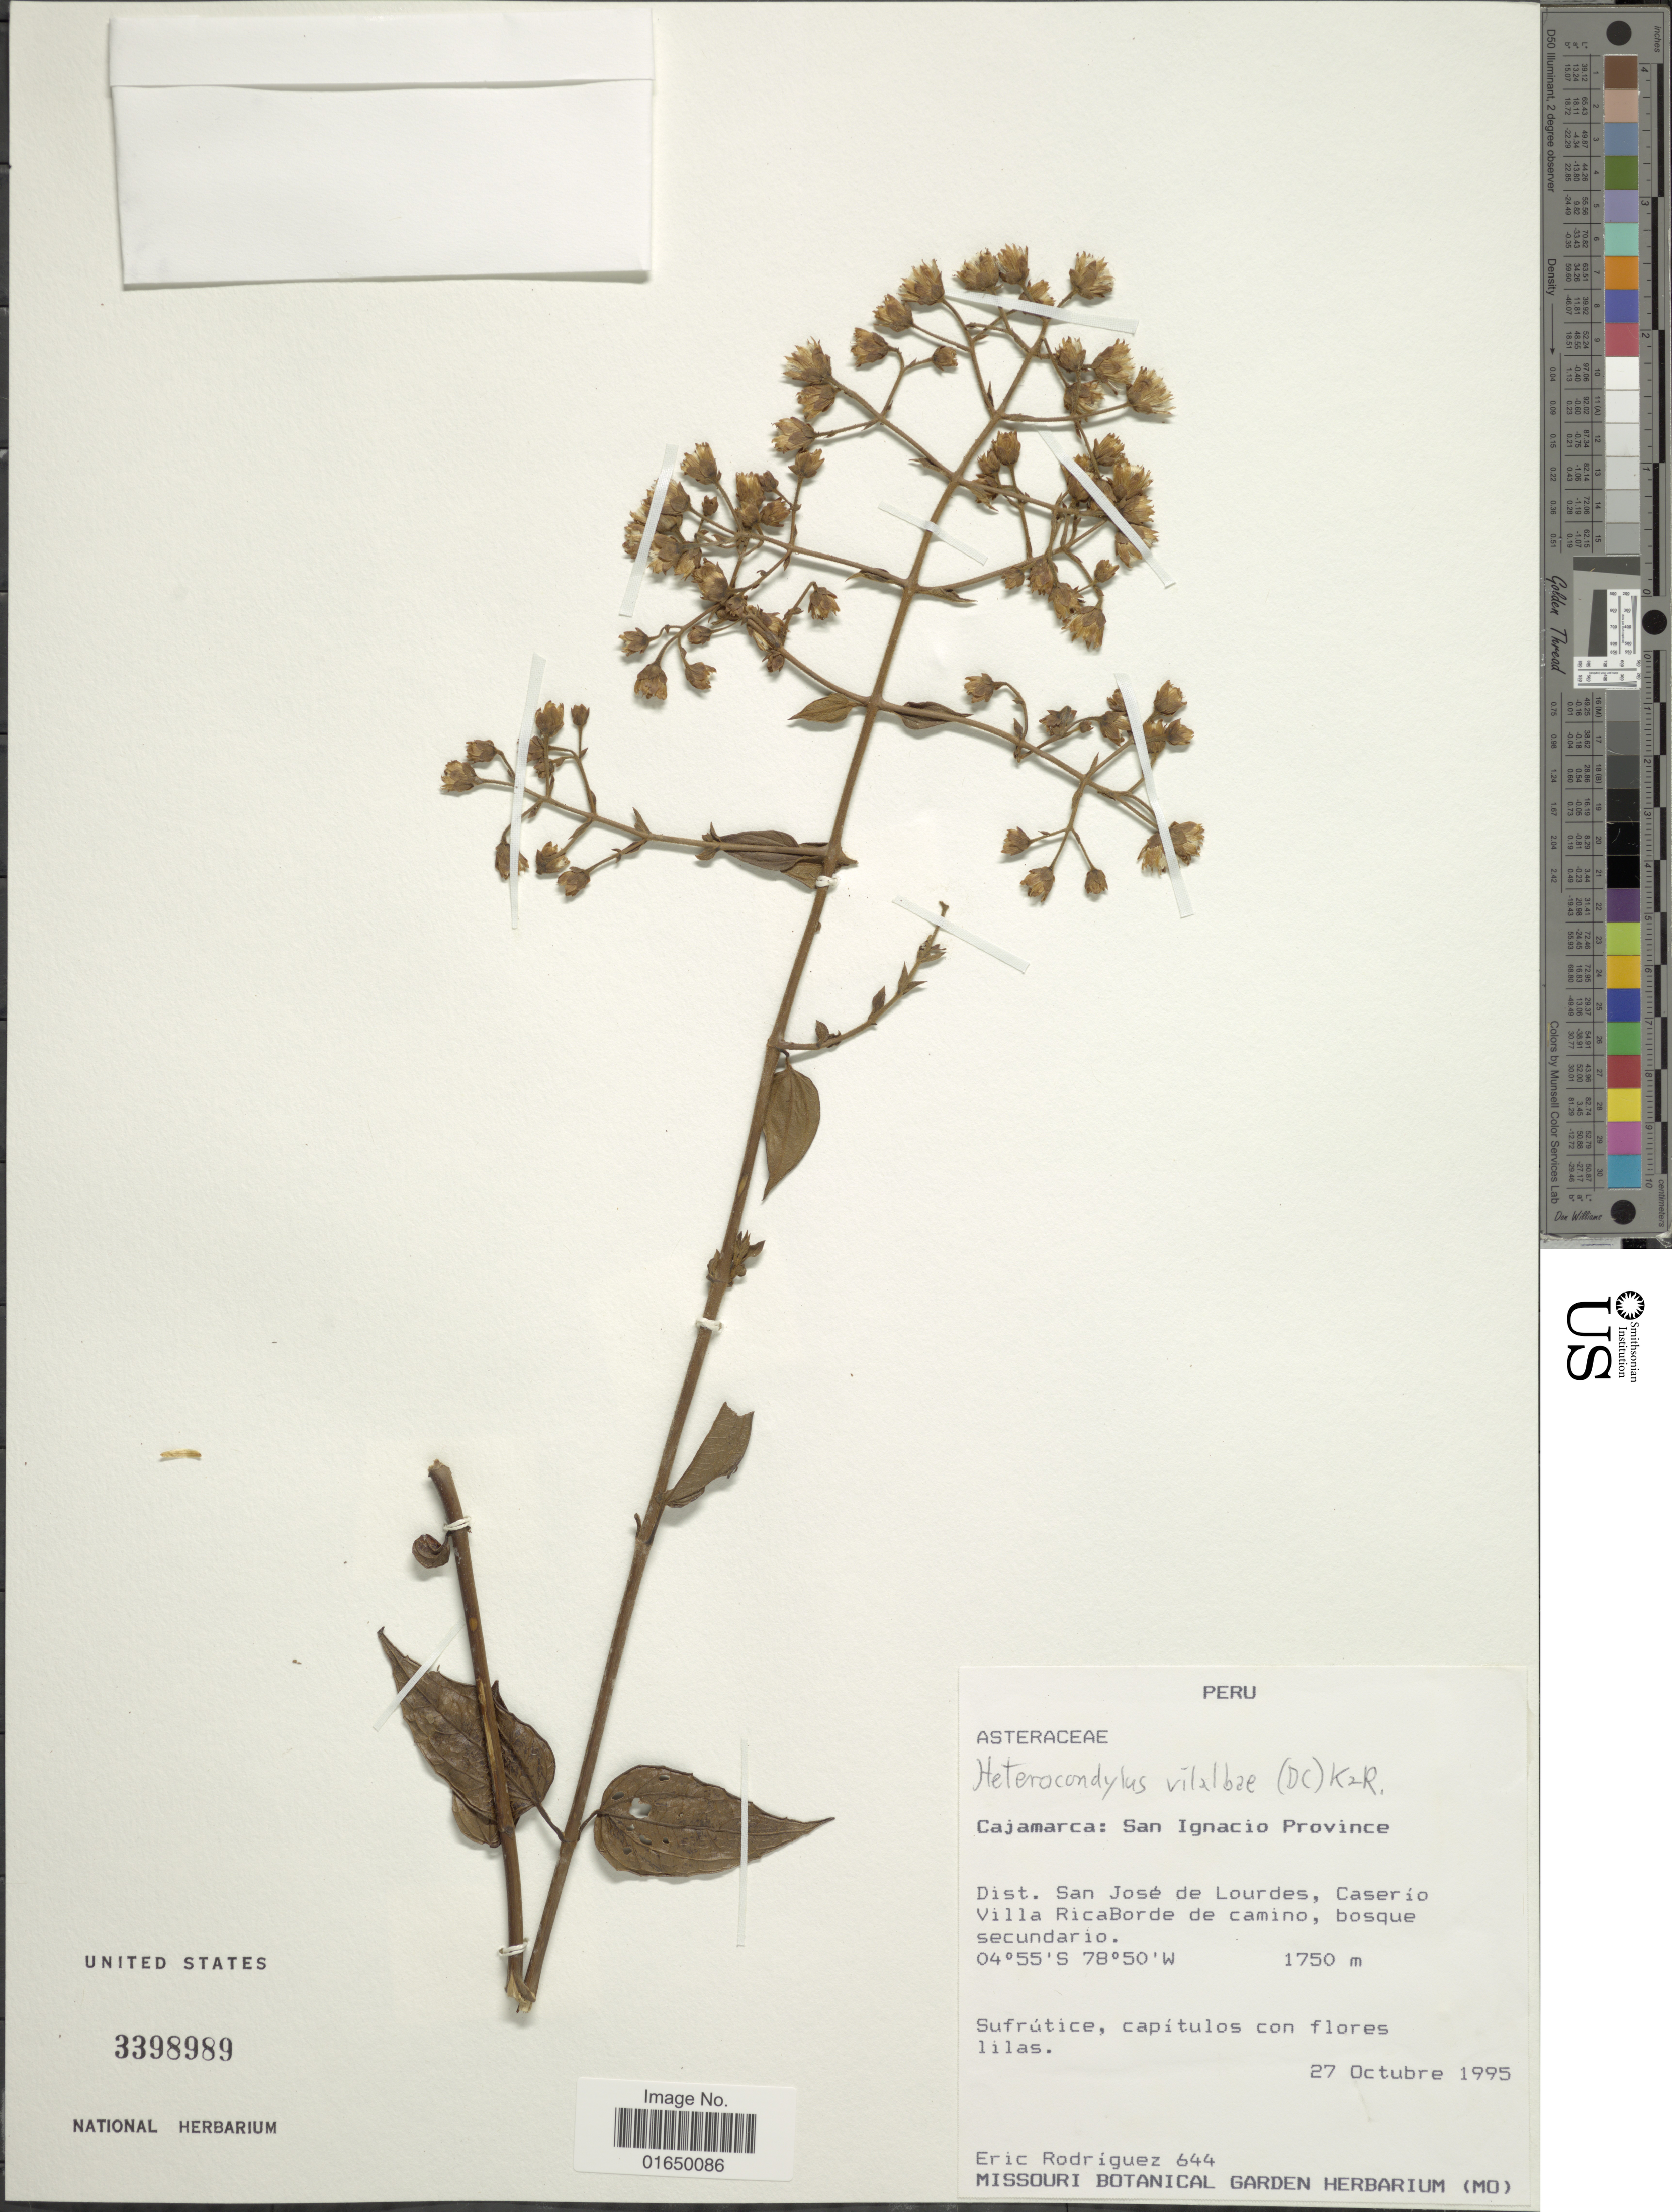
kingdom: Plantae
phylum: Tracheophyta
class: Magnoliopsida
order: Asterales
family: Asteraceae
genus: Heterocondylus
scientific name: Heterocondylus vitalbae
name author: (DC.) R.M. King & H. Rob.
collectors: E. Rodriguez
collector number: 644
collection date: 1995-10-27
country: Peru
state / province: Cajamarca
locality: San Ignacio Province, Dist San José de Lourdes, caserio Villa RicaBorde de camino, bosque secundario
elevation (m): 1750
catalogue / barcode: US 3398989